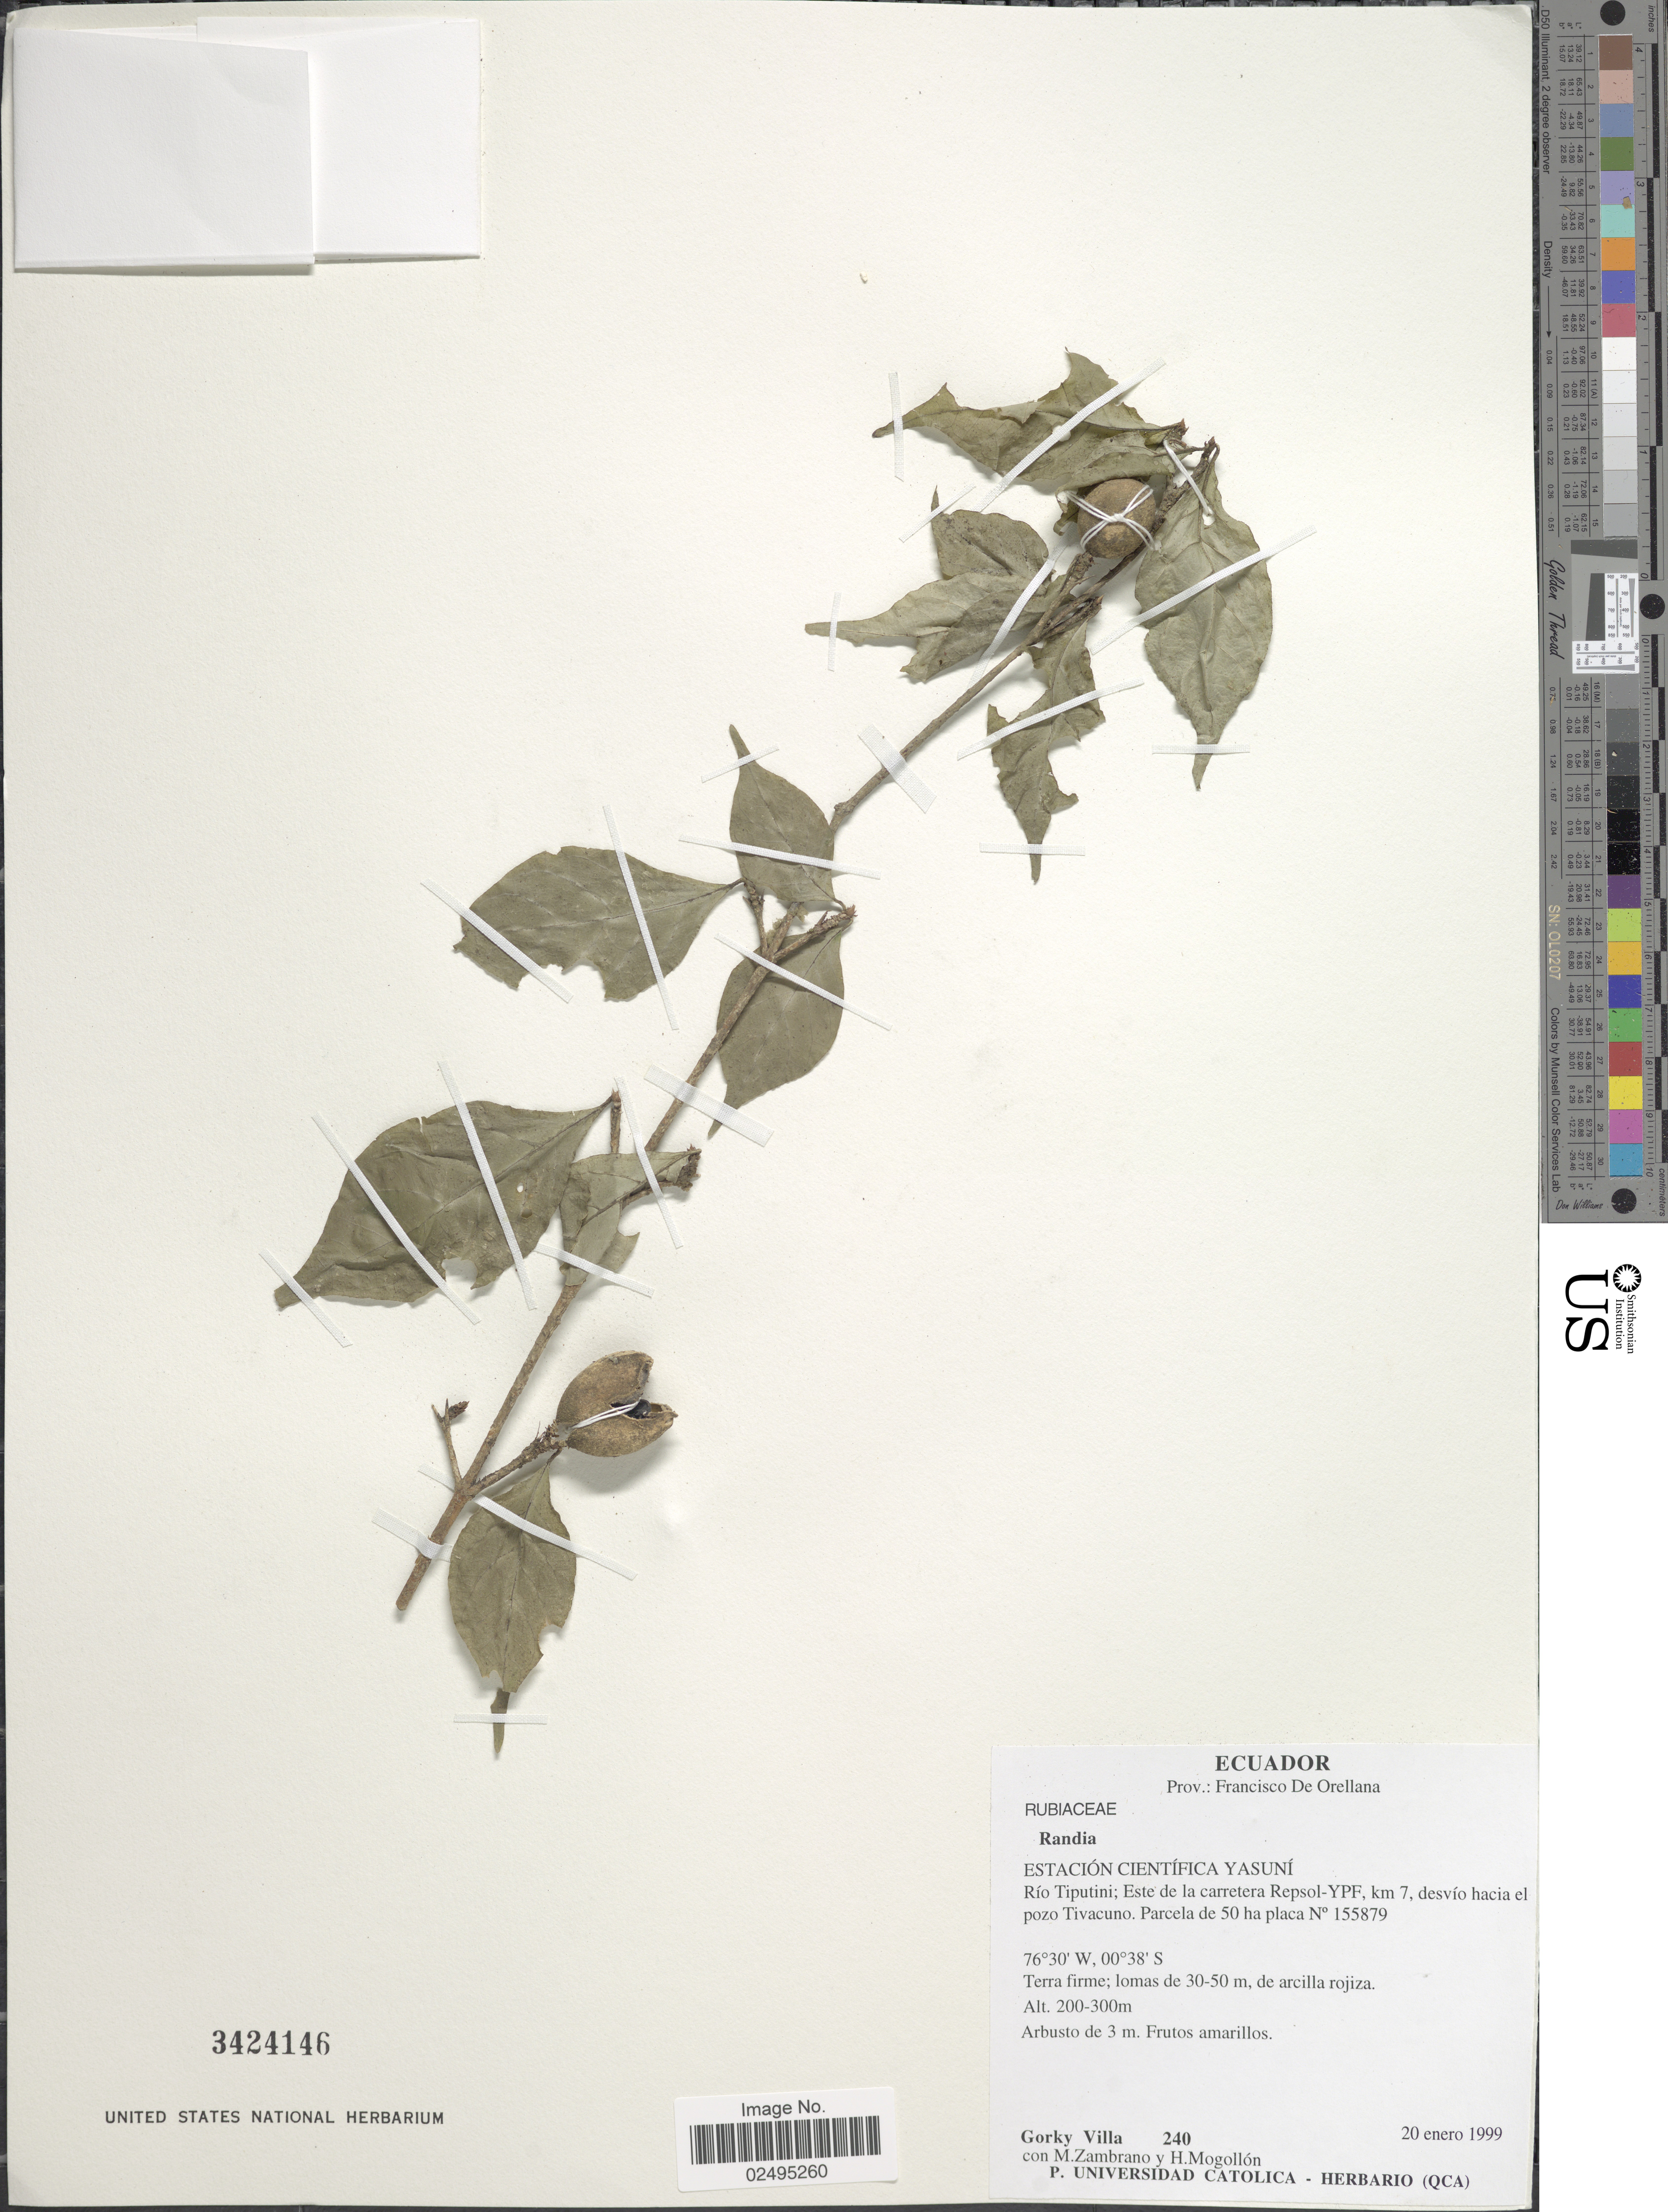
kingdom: Plantae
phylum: Tracheophyta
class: Magnoliopsida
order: Gentianales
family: Rubiaceae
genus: Randia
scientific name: Randia sp.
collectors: G. Villa, M. Zambrano & H. Mogollón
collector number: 240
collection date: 1999-01-20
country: Ecuador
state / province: Orellana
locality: Prov.: Francisco De Orellana, Estacion Cientifica Yasuni, Rio Tiputini, Este de la carretera Repsol-YPF km 7 desvio hacia el pozo Tivacuno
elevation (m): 200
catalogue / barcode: US 3424146